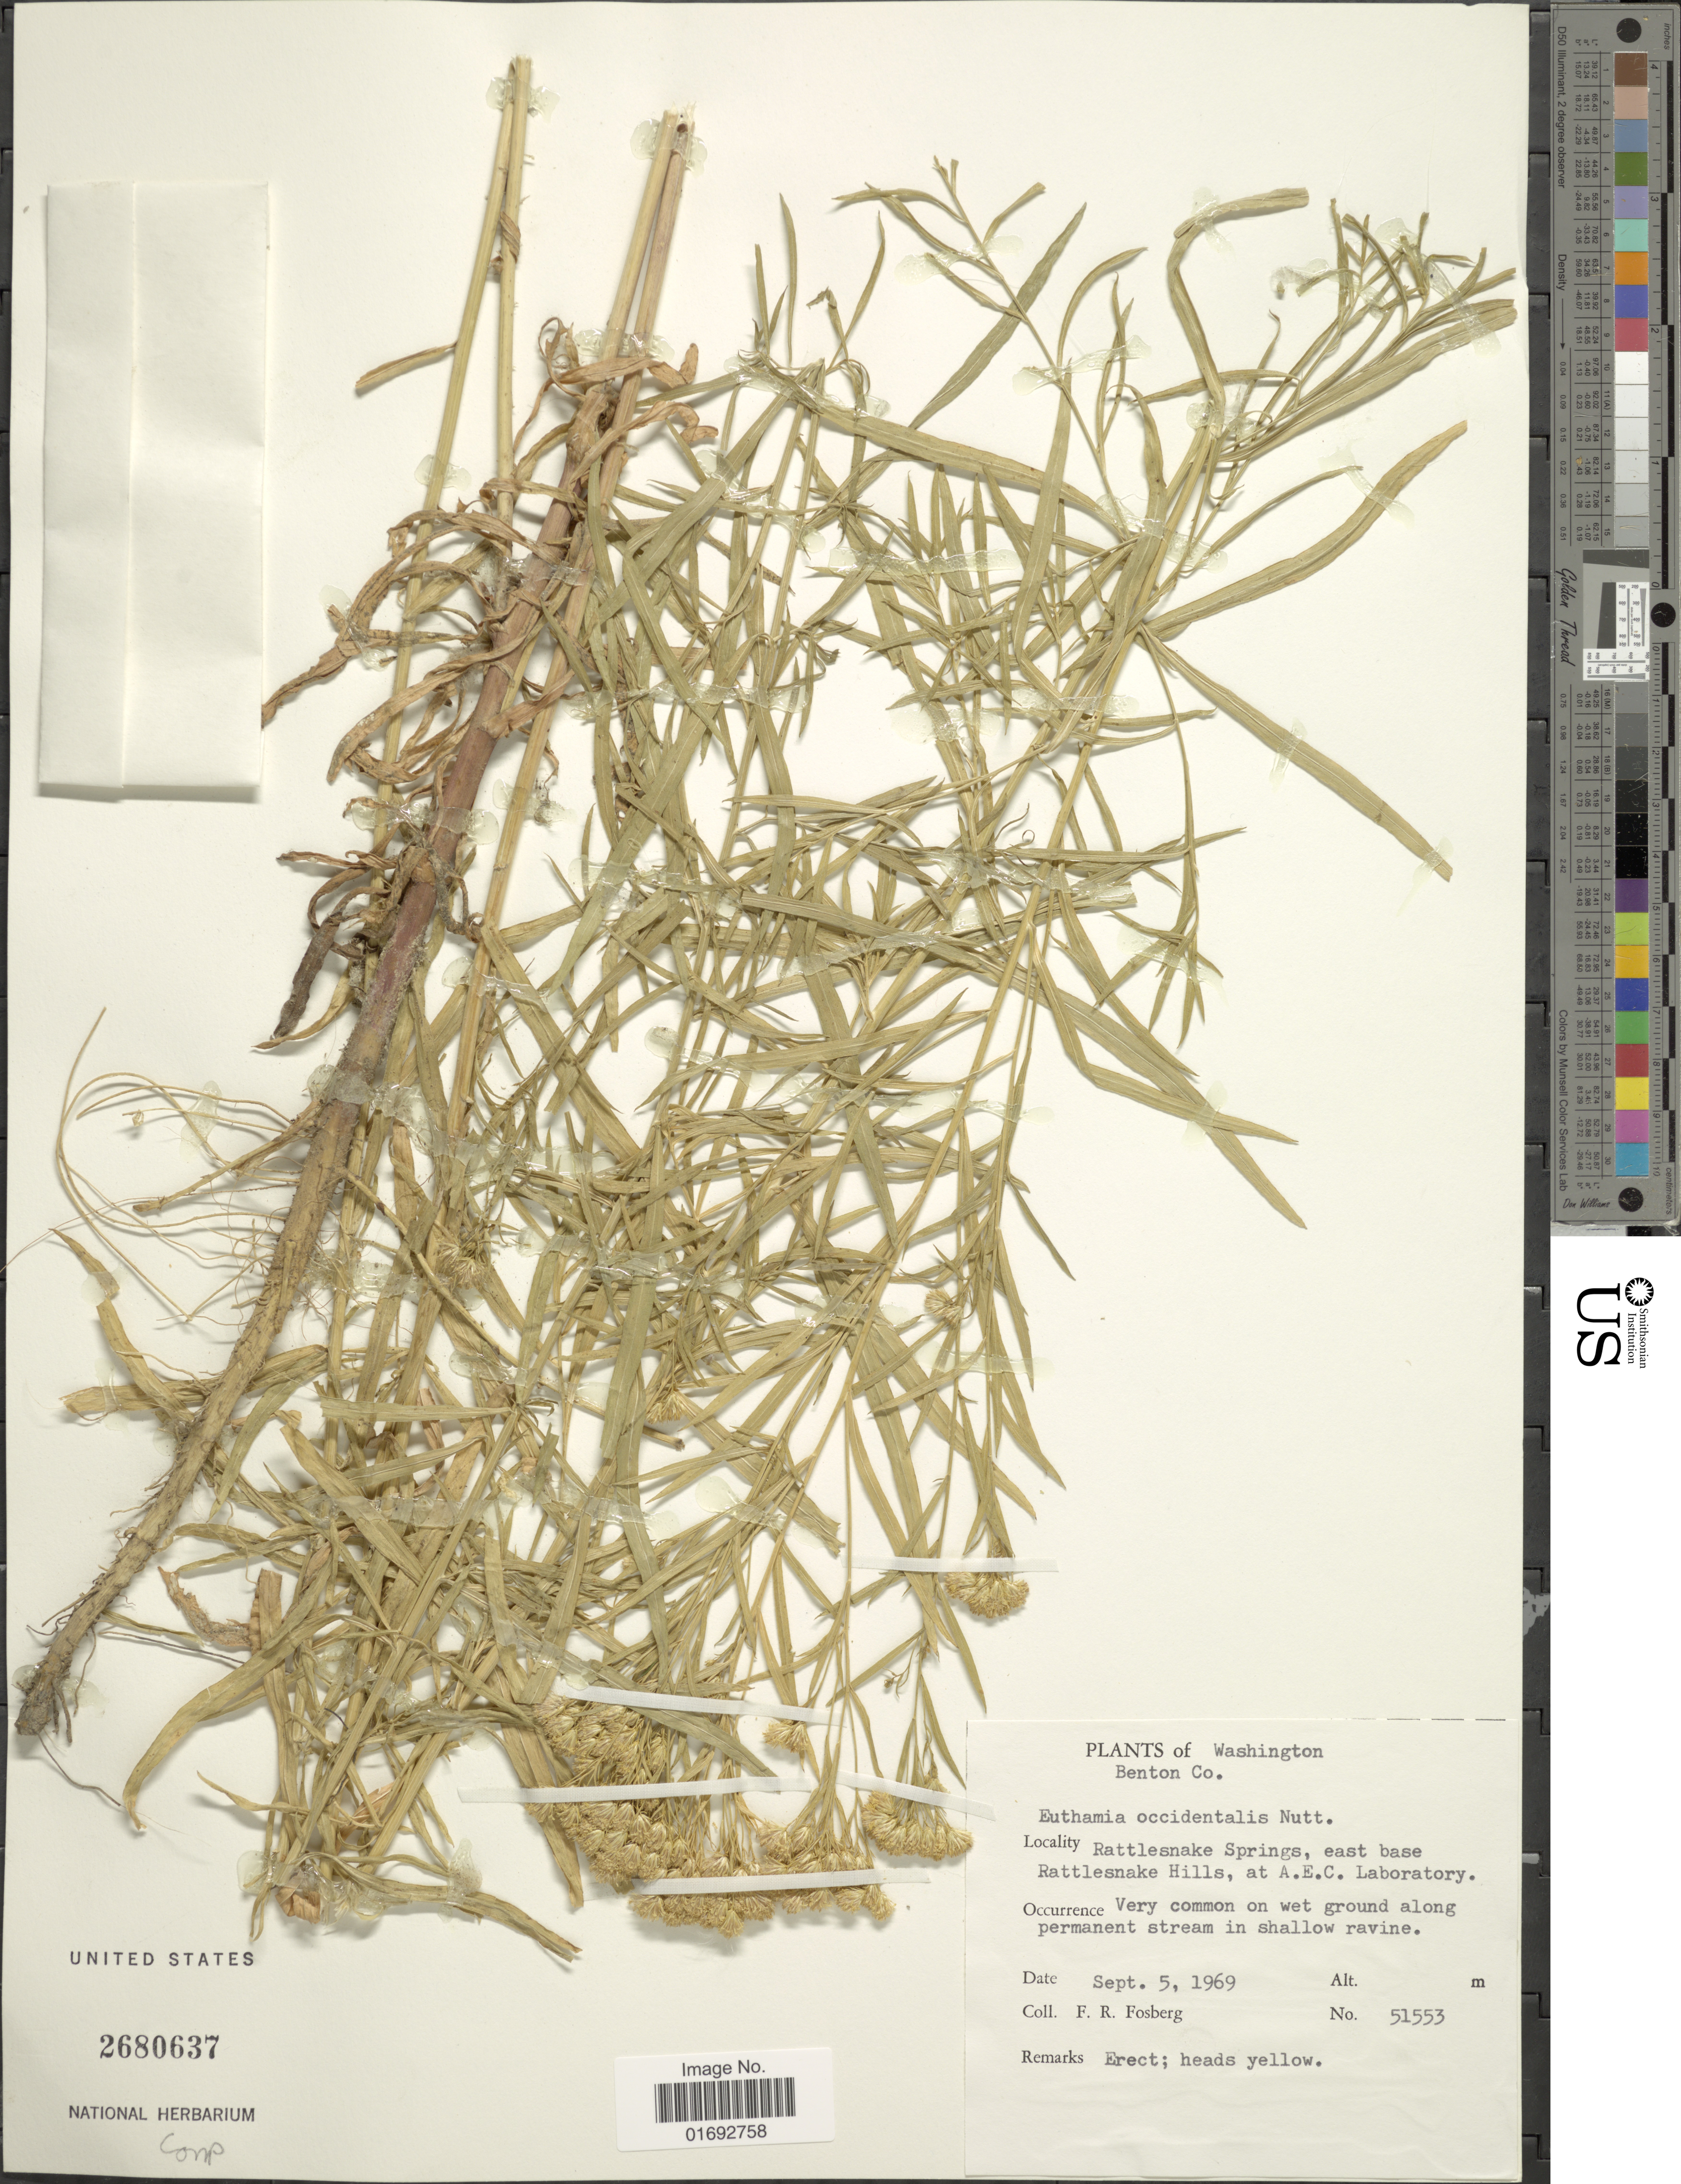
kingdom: Plantae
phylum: Tracheophyta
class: Magnoliopsida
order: Asterales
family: Asteraceae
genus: Euthamia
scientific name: Euthamia occidentalis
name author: Nutt.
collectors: F. R. Fosberg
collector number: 51553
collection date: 1969-09-05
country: United States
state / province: Washington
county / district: Benton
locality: Benton Co., Rattlesnake Springs, east base Rattlesnake Hills, at A.E.C. Laboratory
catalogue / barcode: US 2680637